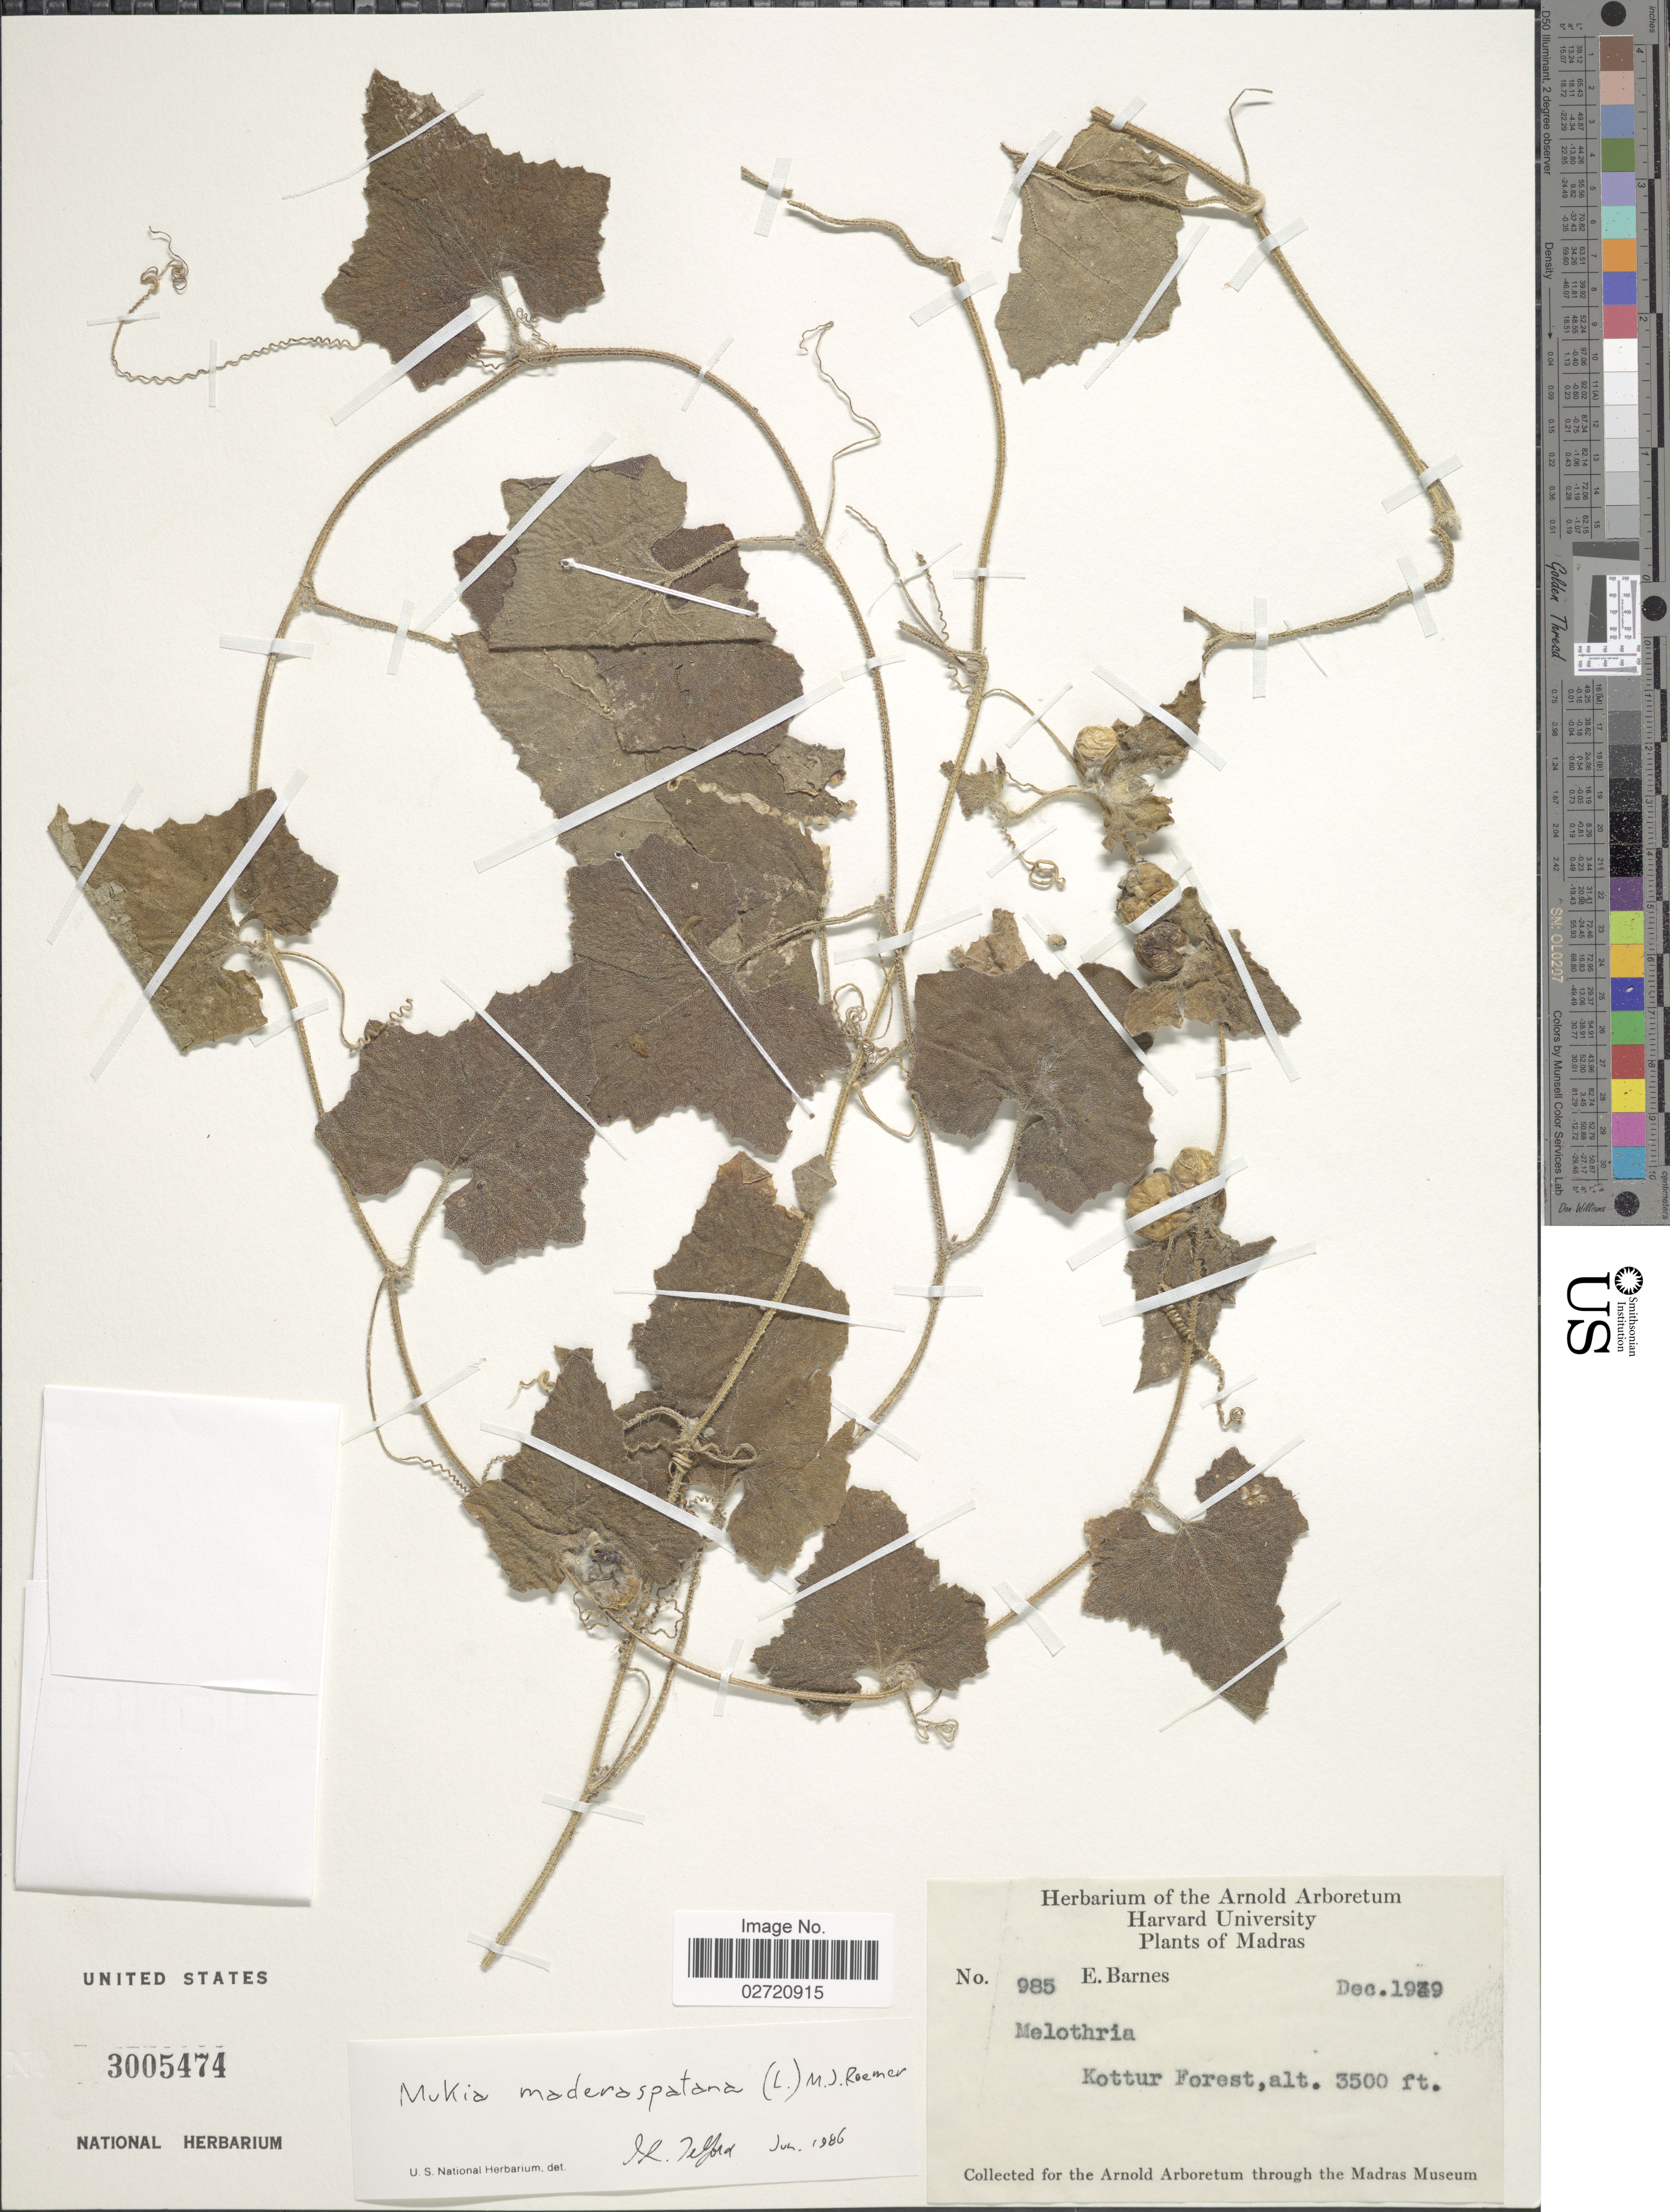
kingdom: Plantae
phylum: Tracheophyta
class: Magnoliopsida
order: Cucurbitales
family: Cucurbitaceae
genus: Cucumis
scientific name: Cucumis maderaspatanus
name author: L.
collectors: E. Barnes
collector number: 985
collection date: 1939-12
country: India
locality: Madras. Kottur Forest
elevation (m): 1067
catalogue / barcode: US 3005474